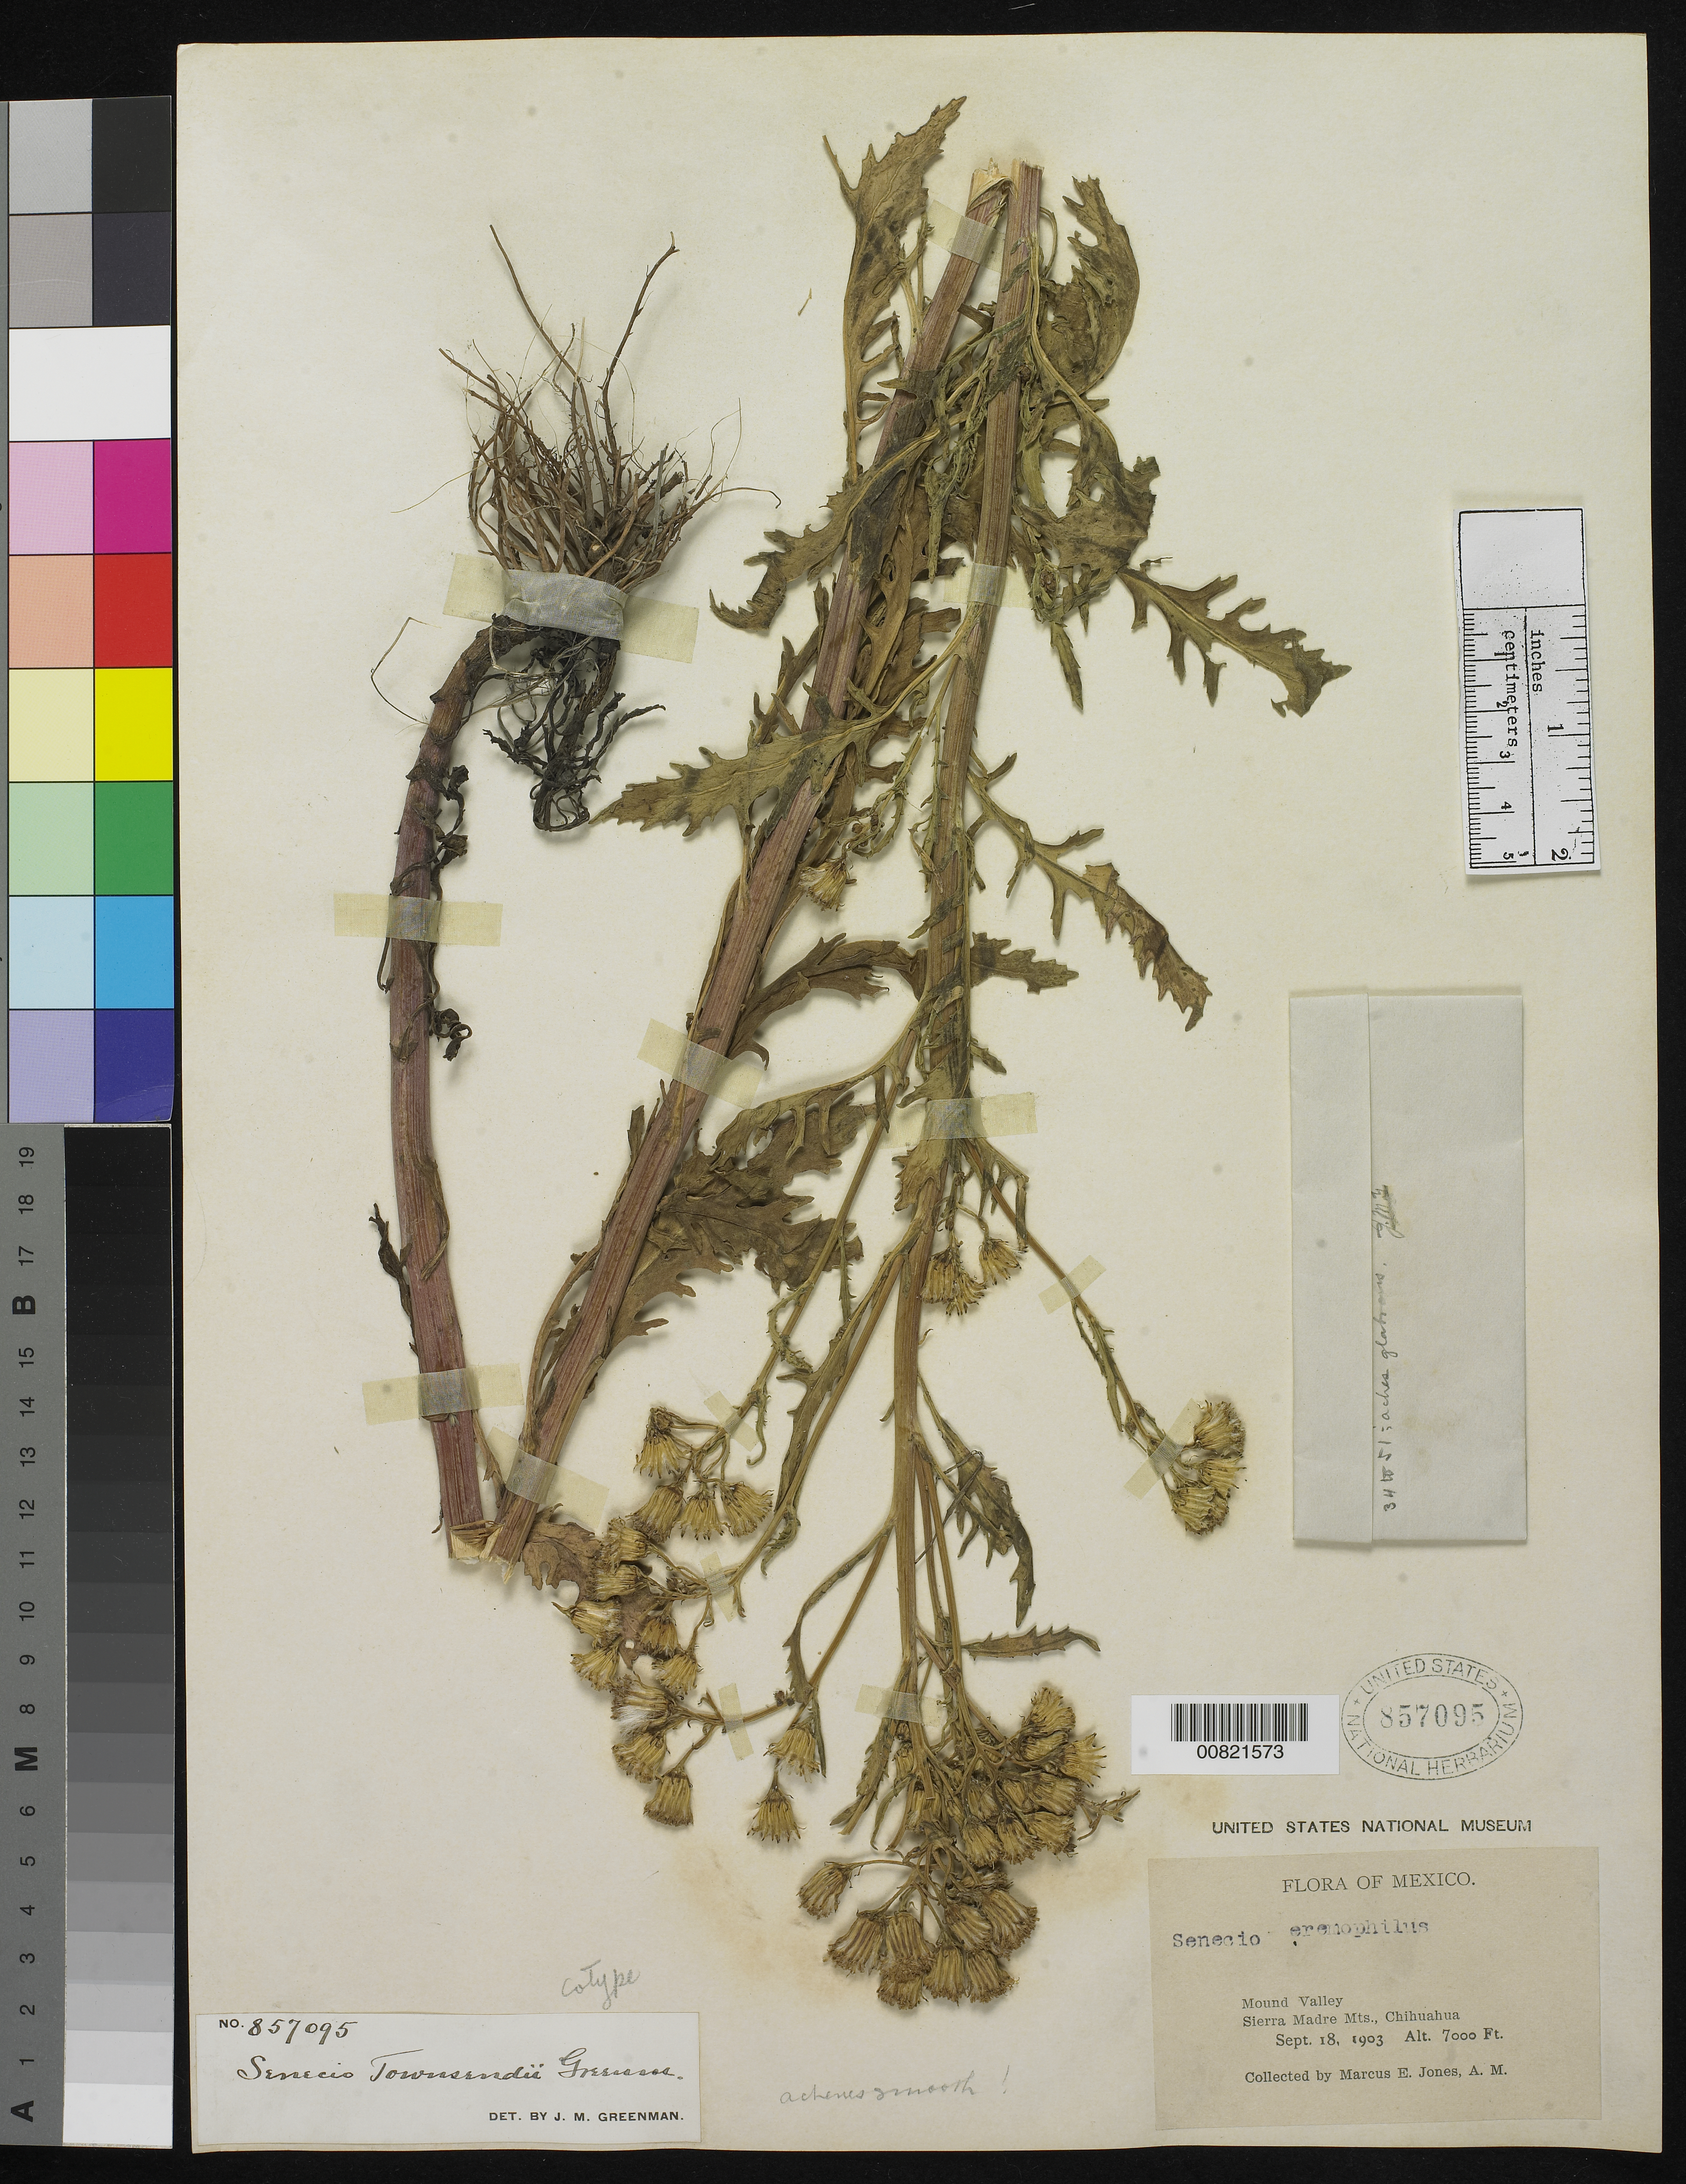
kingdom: Plantae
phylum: Tracheophyta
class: Magnoliopsida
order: Asterales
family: Asteraceae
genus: Senecio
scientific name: Senecio townsendii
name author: Greenm.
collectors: M. E. Jones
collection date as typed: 18 Sep 1903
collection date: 1903-09-18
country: Mexico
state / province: Chihuahua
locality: Mound valley, Sierra Madre Mts., Chihuahua.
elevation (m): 2134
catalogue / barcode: US 857095